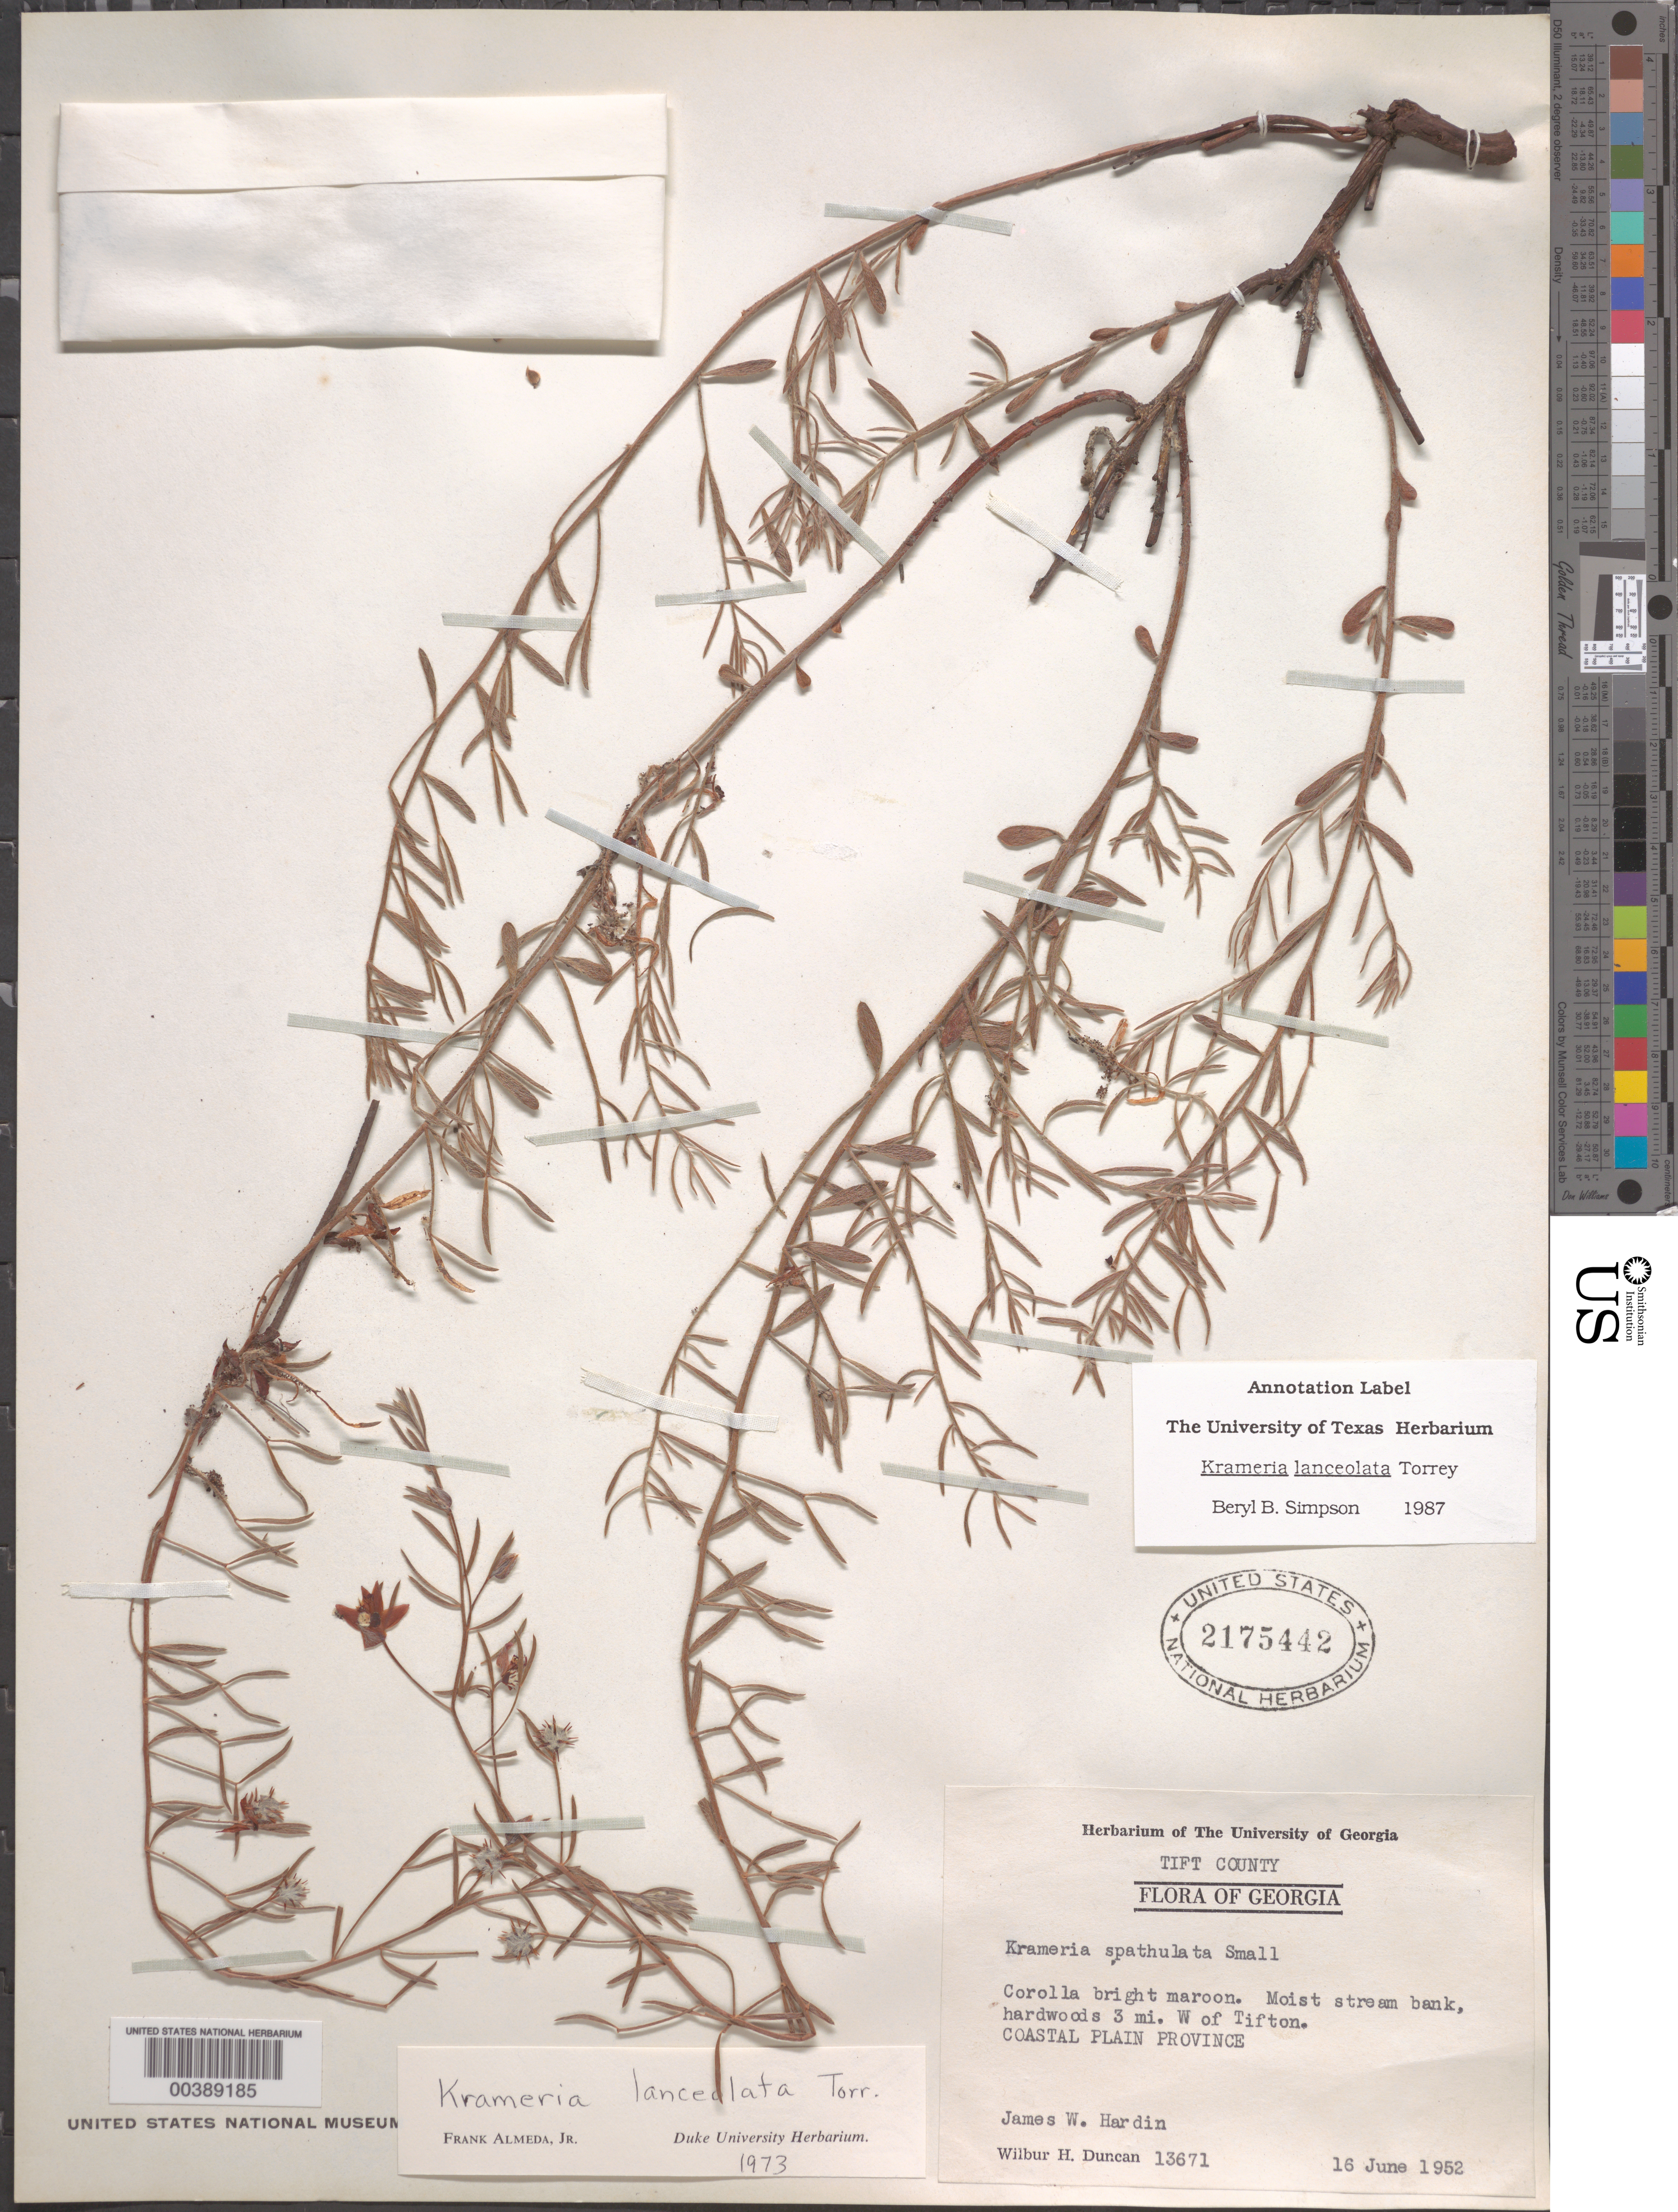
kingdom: Plantae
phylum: Tracheophyta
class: Magnoliopsida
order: Zygophyllales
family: Krameriaceae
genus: Krameria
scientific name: Krameria lanceolata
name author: Torr.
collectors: W. H. Duncan & J. Hardin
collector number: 13671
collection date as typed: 16 Jun 1952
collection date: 1952-06-16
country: United States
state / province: Georgia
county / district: Tift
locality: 3 mi w of tifton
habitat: Moist stream bank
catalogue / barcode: US 2175442